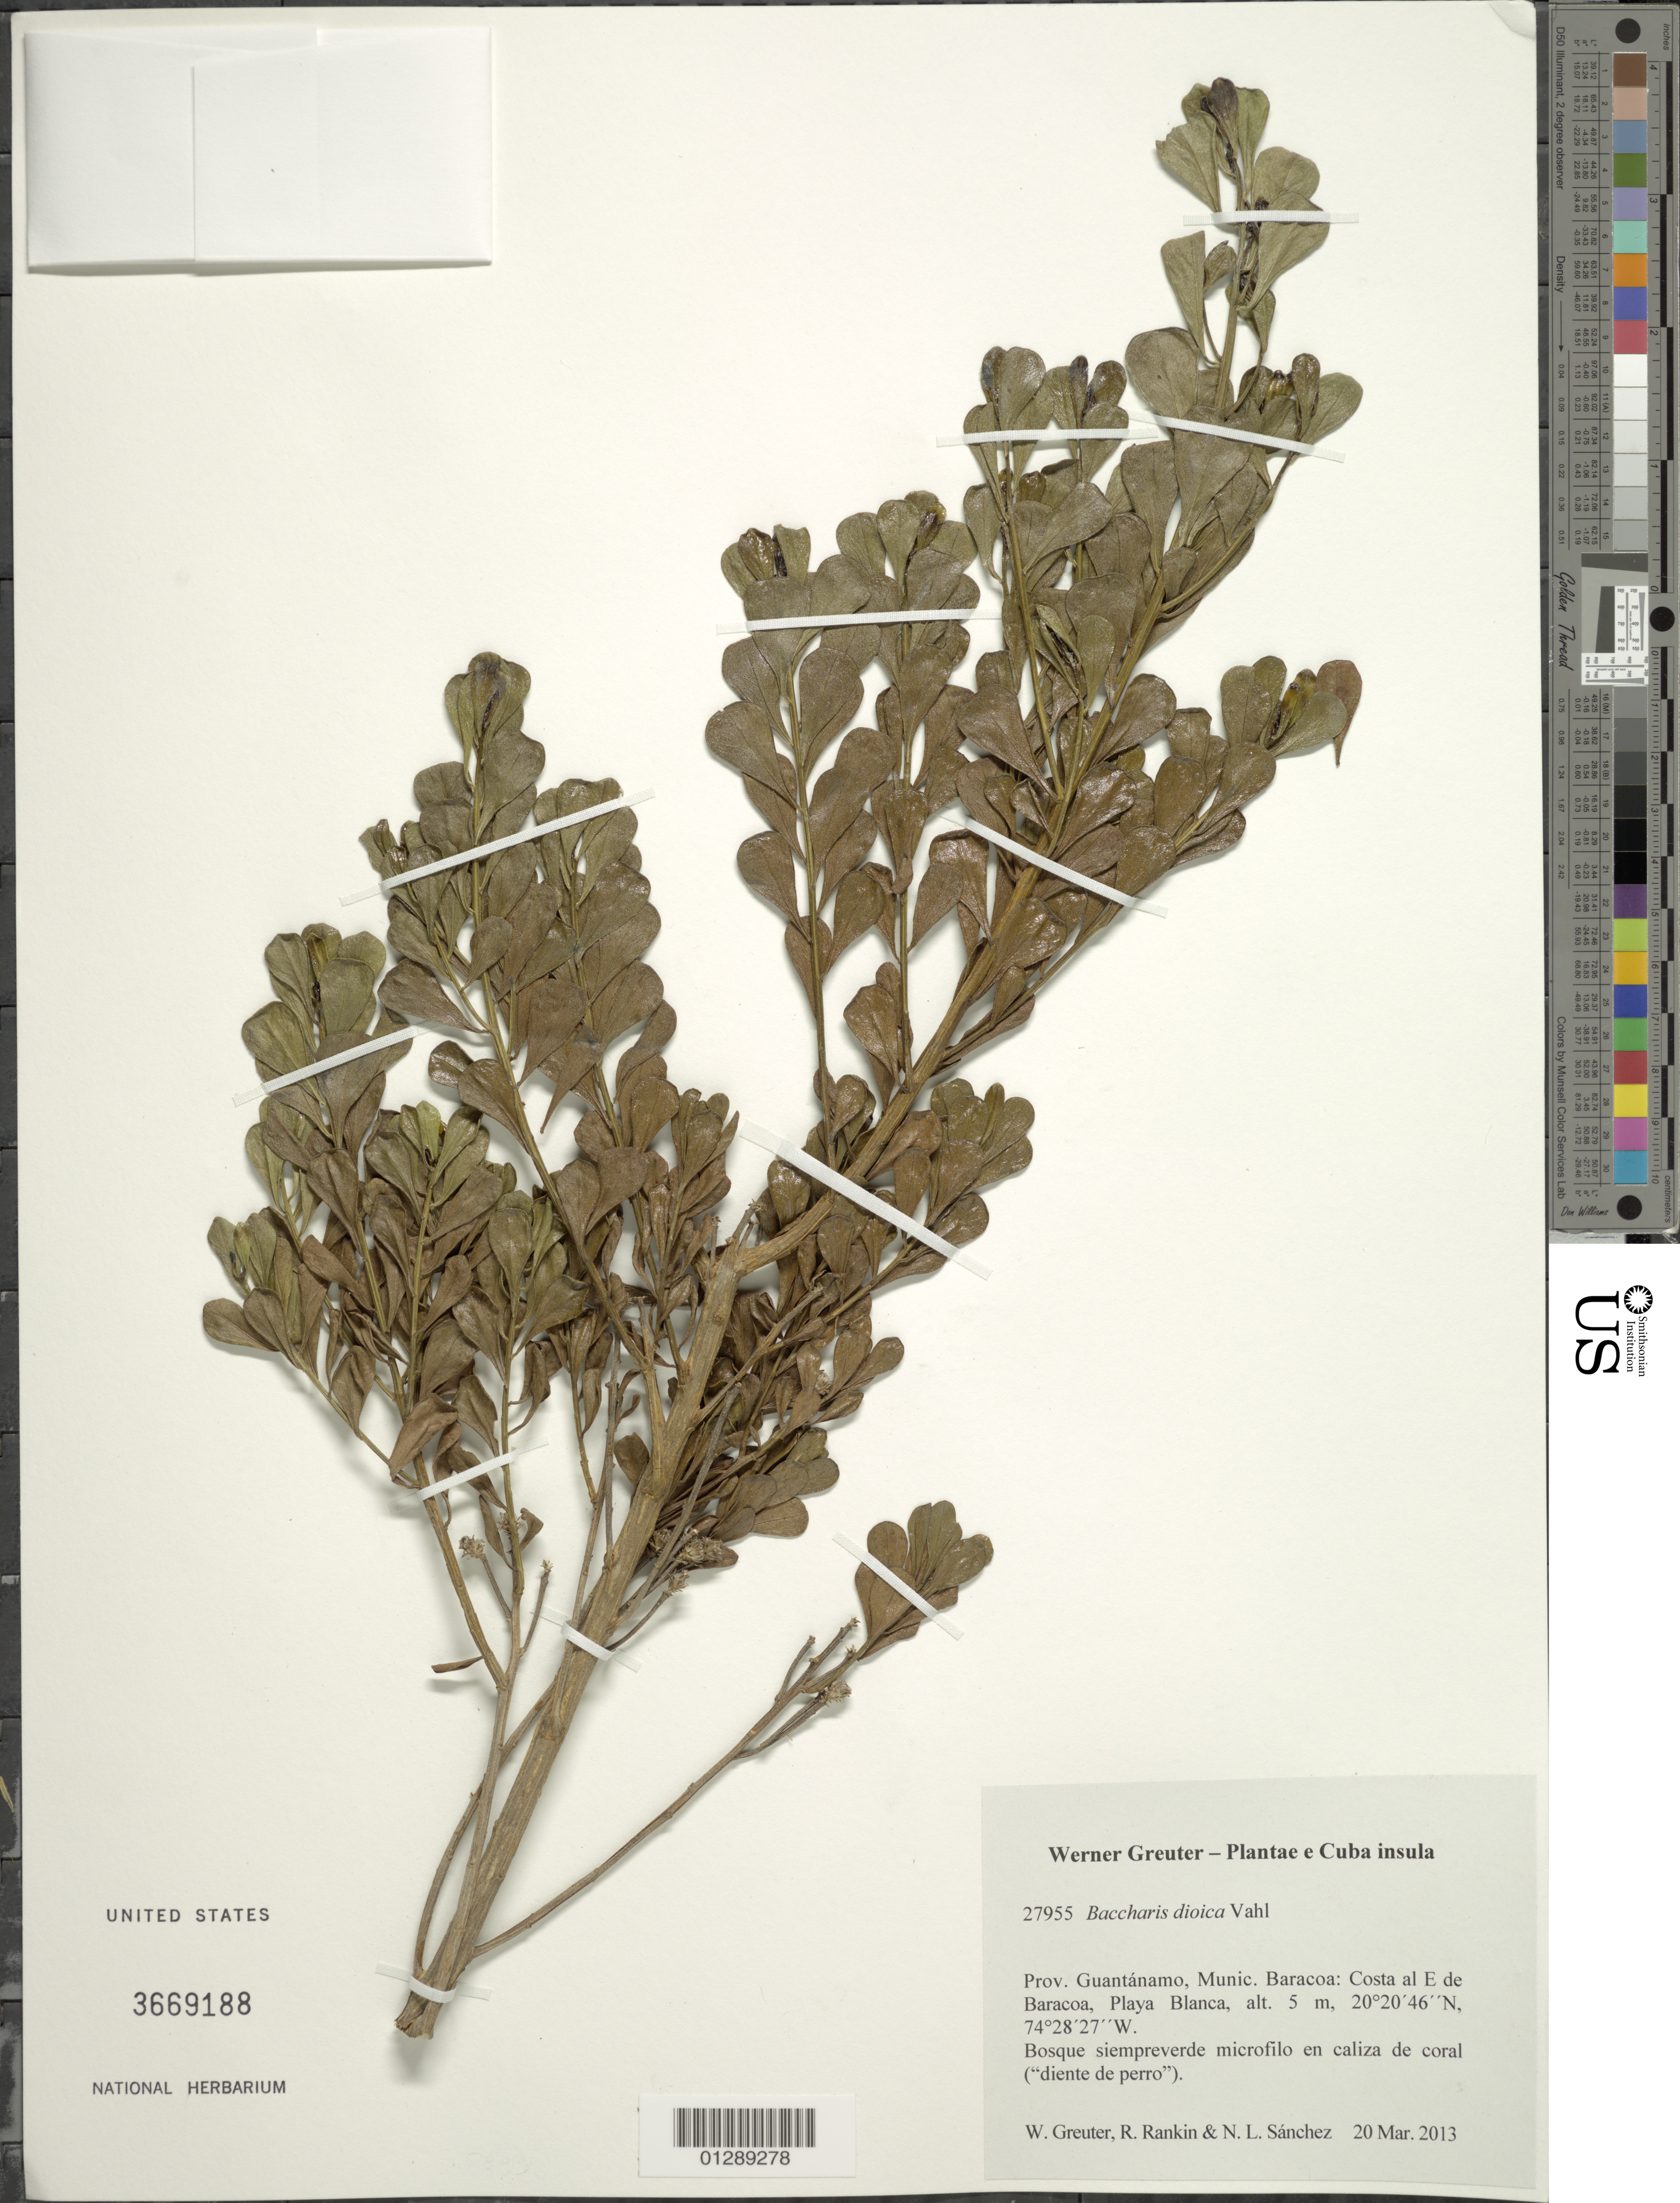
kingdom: Plantae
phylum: Tracheophyta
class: Magnoliopsida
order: Asterales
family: Asteraceae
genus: Baccharis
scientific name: Baccharis dioica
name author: Vahl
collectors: W. R. Greuter, R. Rankin Rodriguez & N. Sanchez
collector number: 27955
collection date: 2013-03-20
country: Cuba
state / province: Guantanamo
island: Cuba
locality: Munic. Baracoa: Costa al E de Baracoa, Playa Blanca.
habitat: Bosque siempreverde microfilo en caliza se coral ("diente de perro").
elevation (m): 5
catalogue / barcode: US 3669188